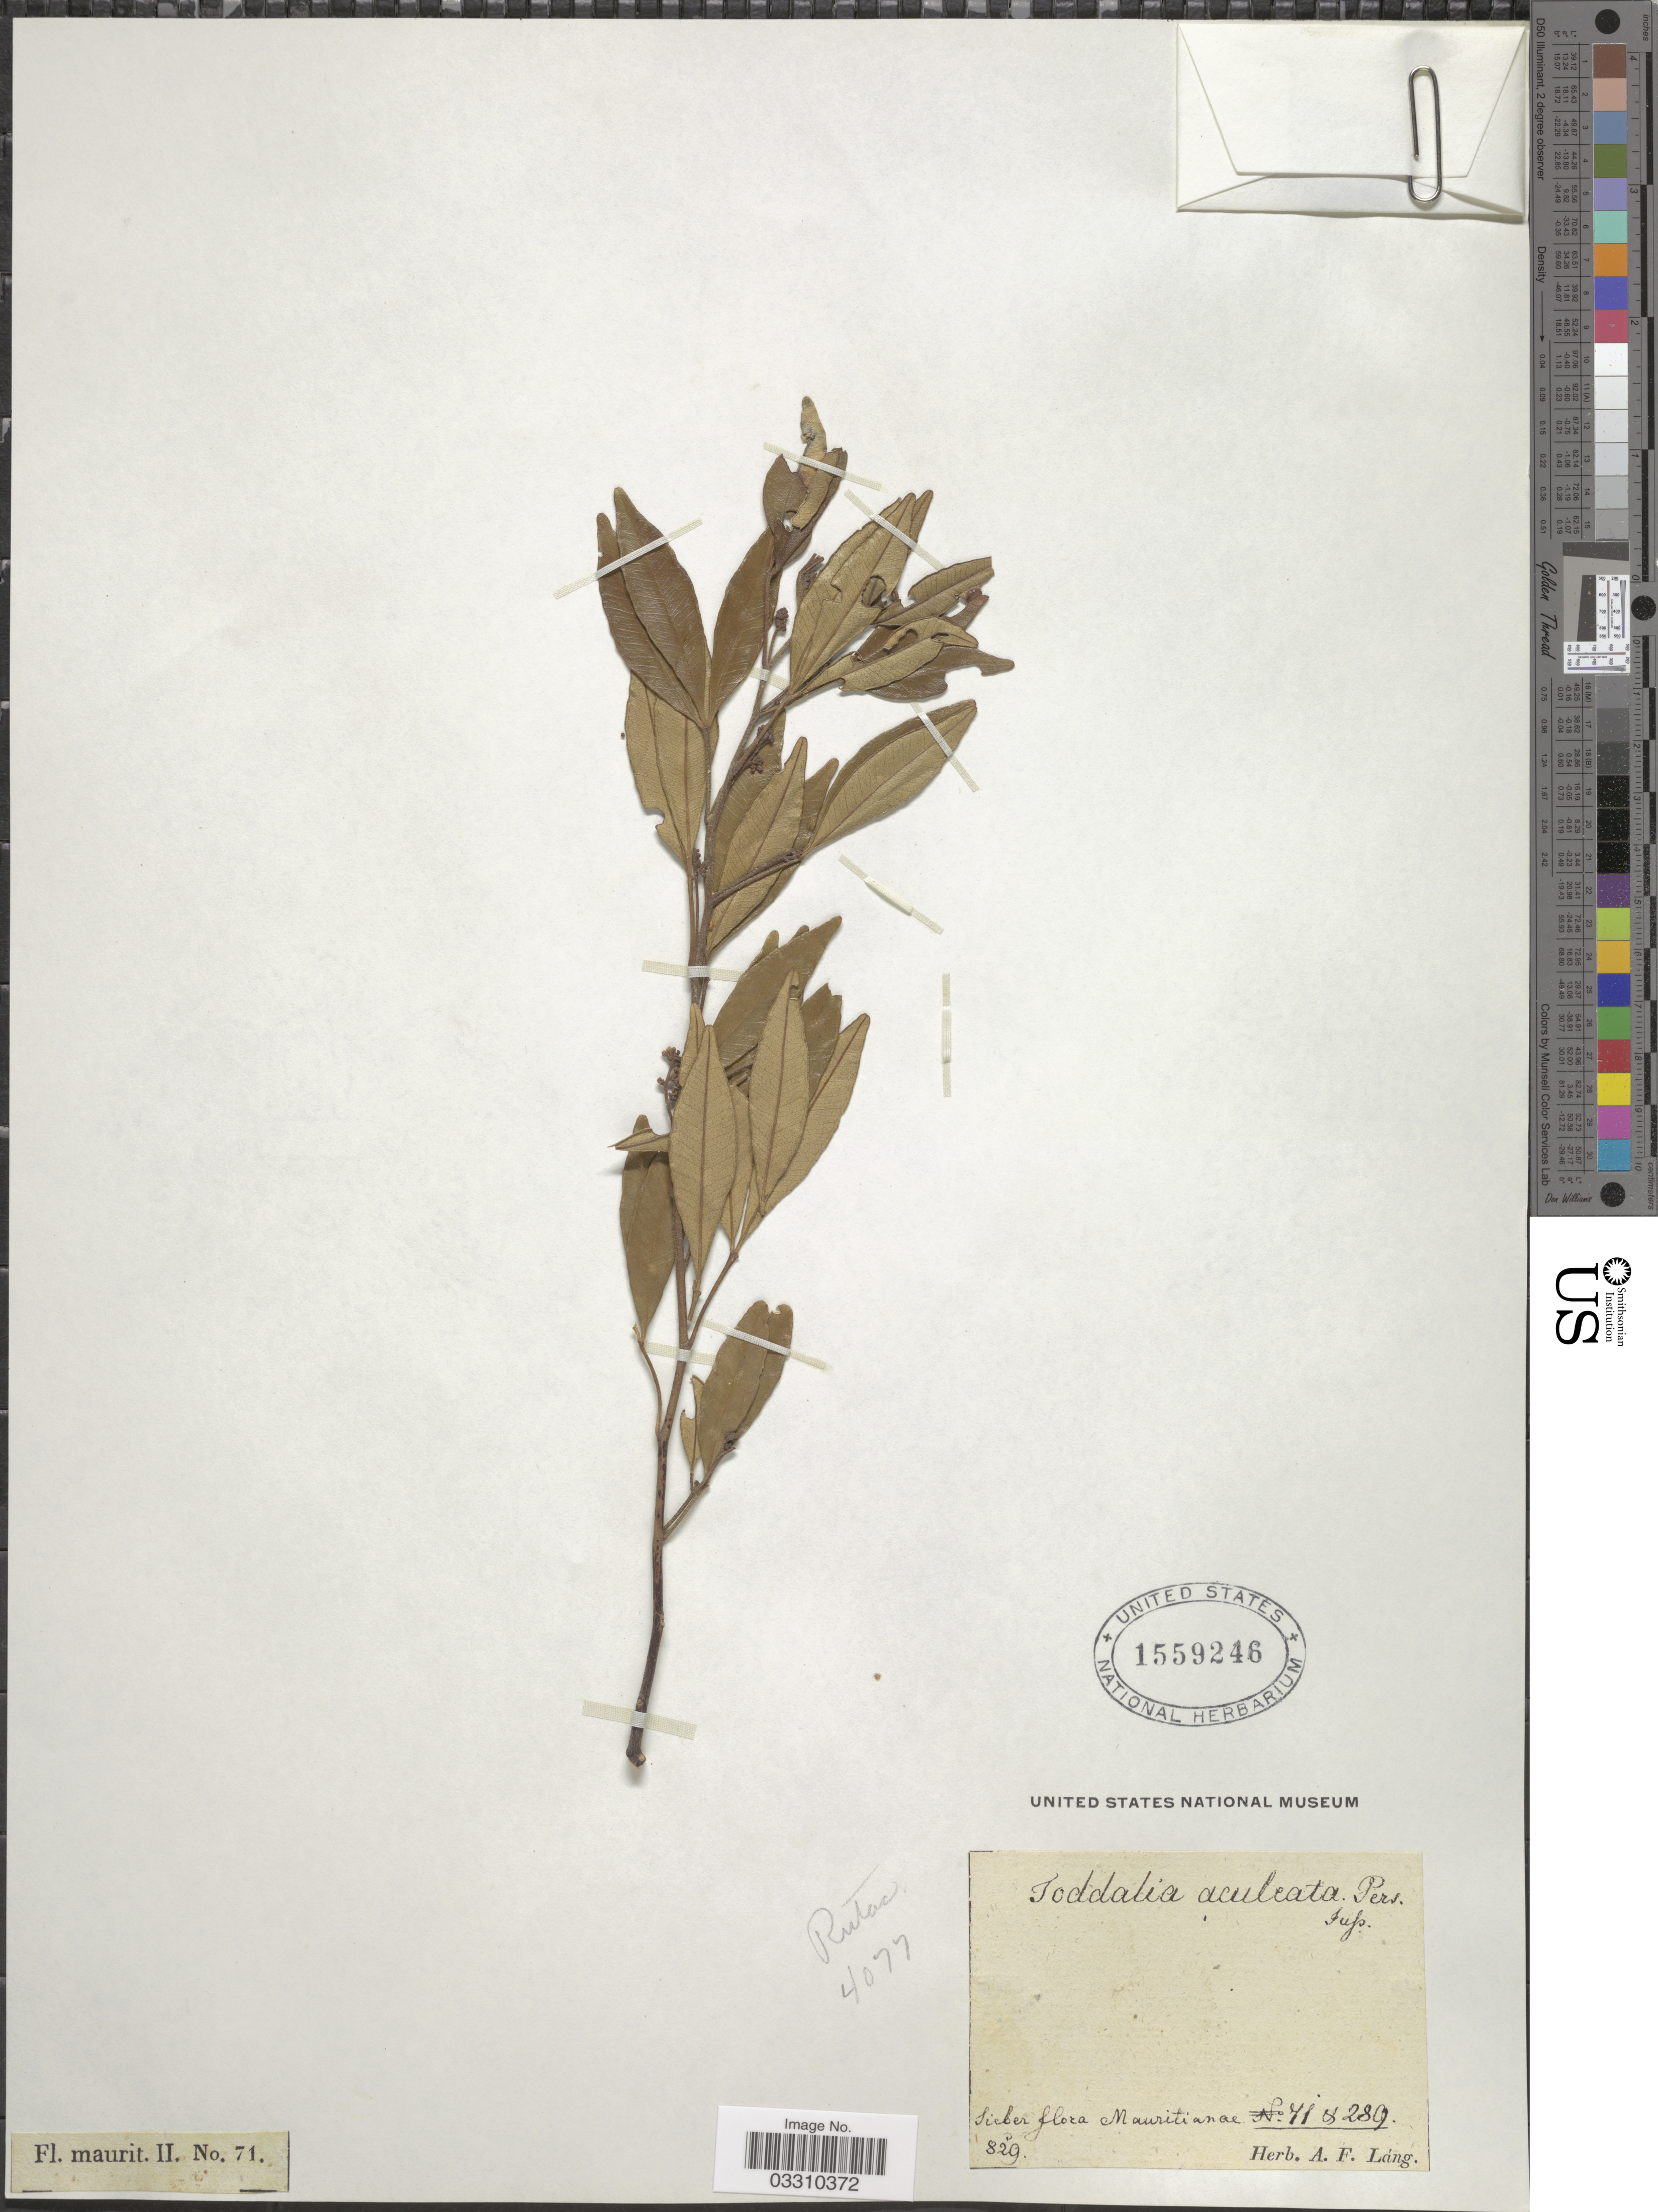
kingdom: Plantae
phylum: Tracheophyta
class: Magnoliopsida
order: Sapindales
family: Rutaceae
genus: Zanthoxylum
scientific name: Zanthoxylum asiaticum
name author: (L.) Appelhans et al.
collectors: Ex herb. A. F. Lang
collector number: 71/289*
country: Mauritania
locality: Mauritianæ.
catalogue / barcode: US 1559246